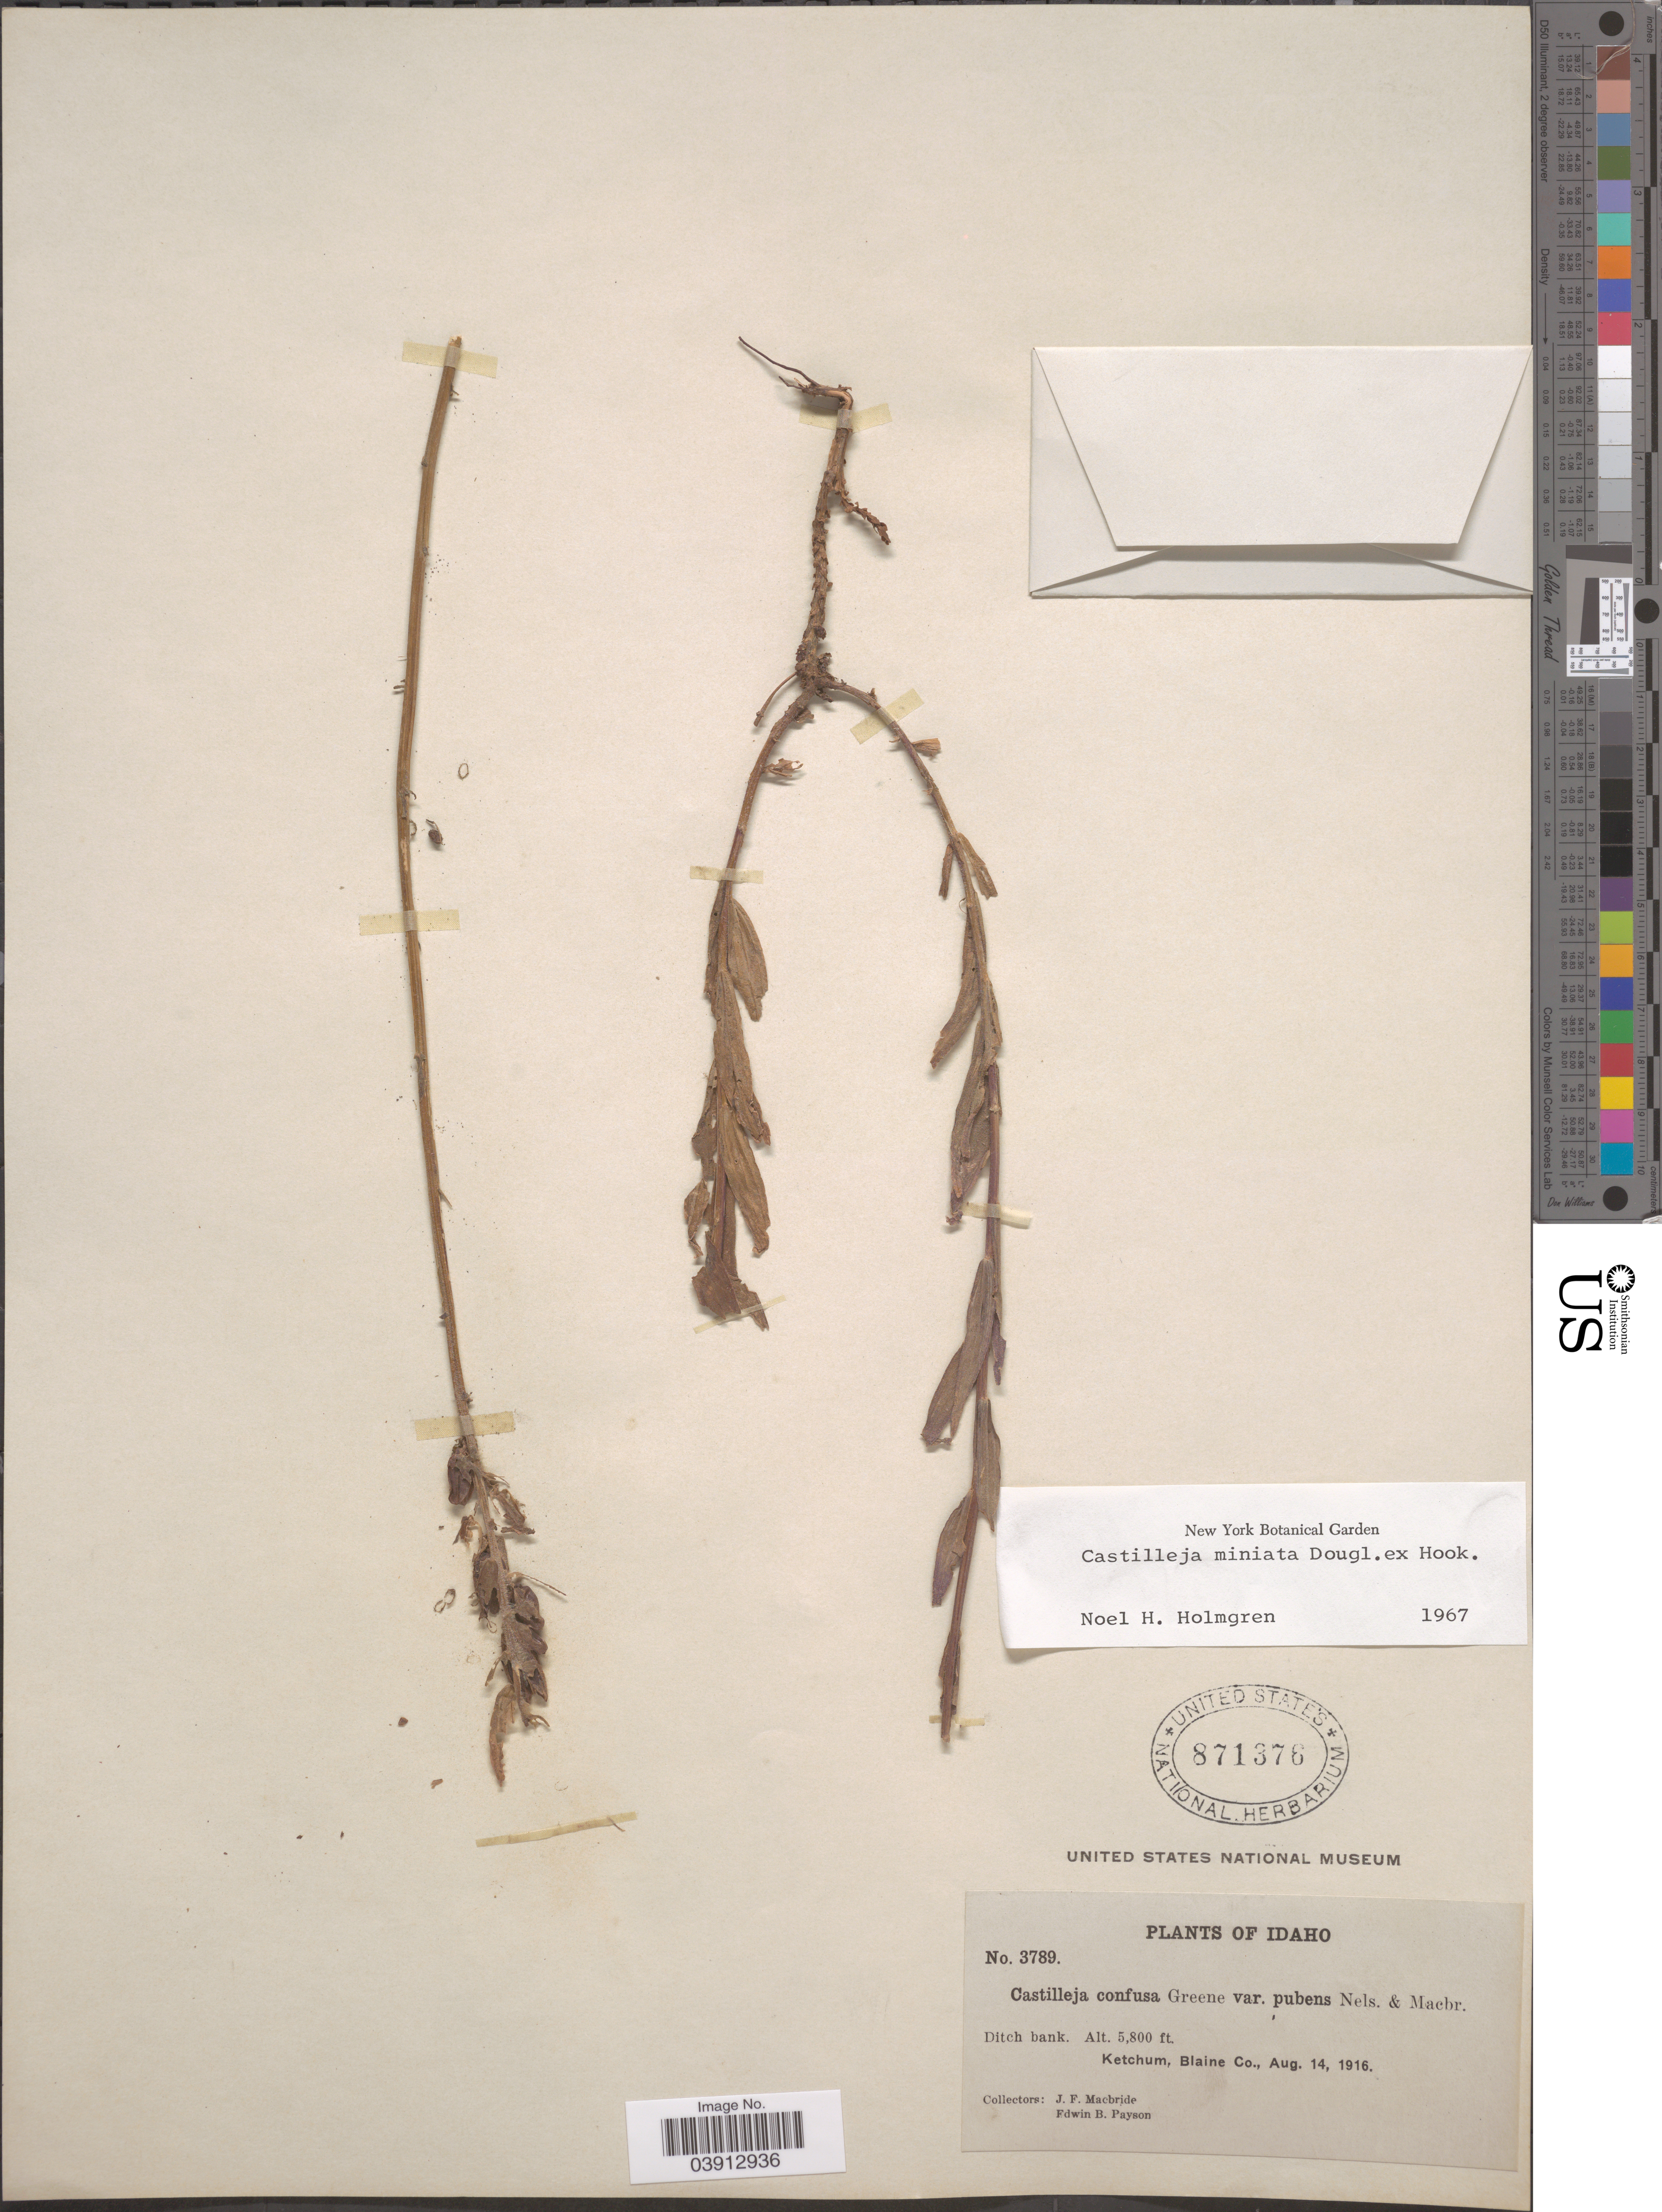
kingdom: Plantae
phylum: Tracheophyta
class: Magnoliopsida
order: Lamiales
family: Orobanchaceae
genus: Castilleja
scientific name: Castilleja miniata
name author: Douglas ex Hook.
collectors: J. F. Macbride & E. B. Payson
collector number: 3789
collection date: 1916-08-14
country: United States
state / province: Idaho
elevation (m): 1768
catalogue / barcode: US 871376